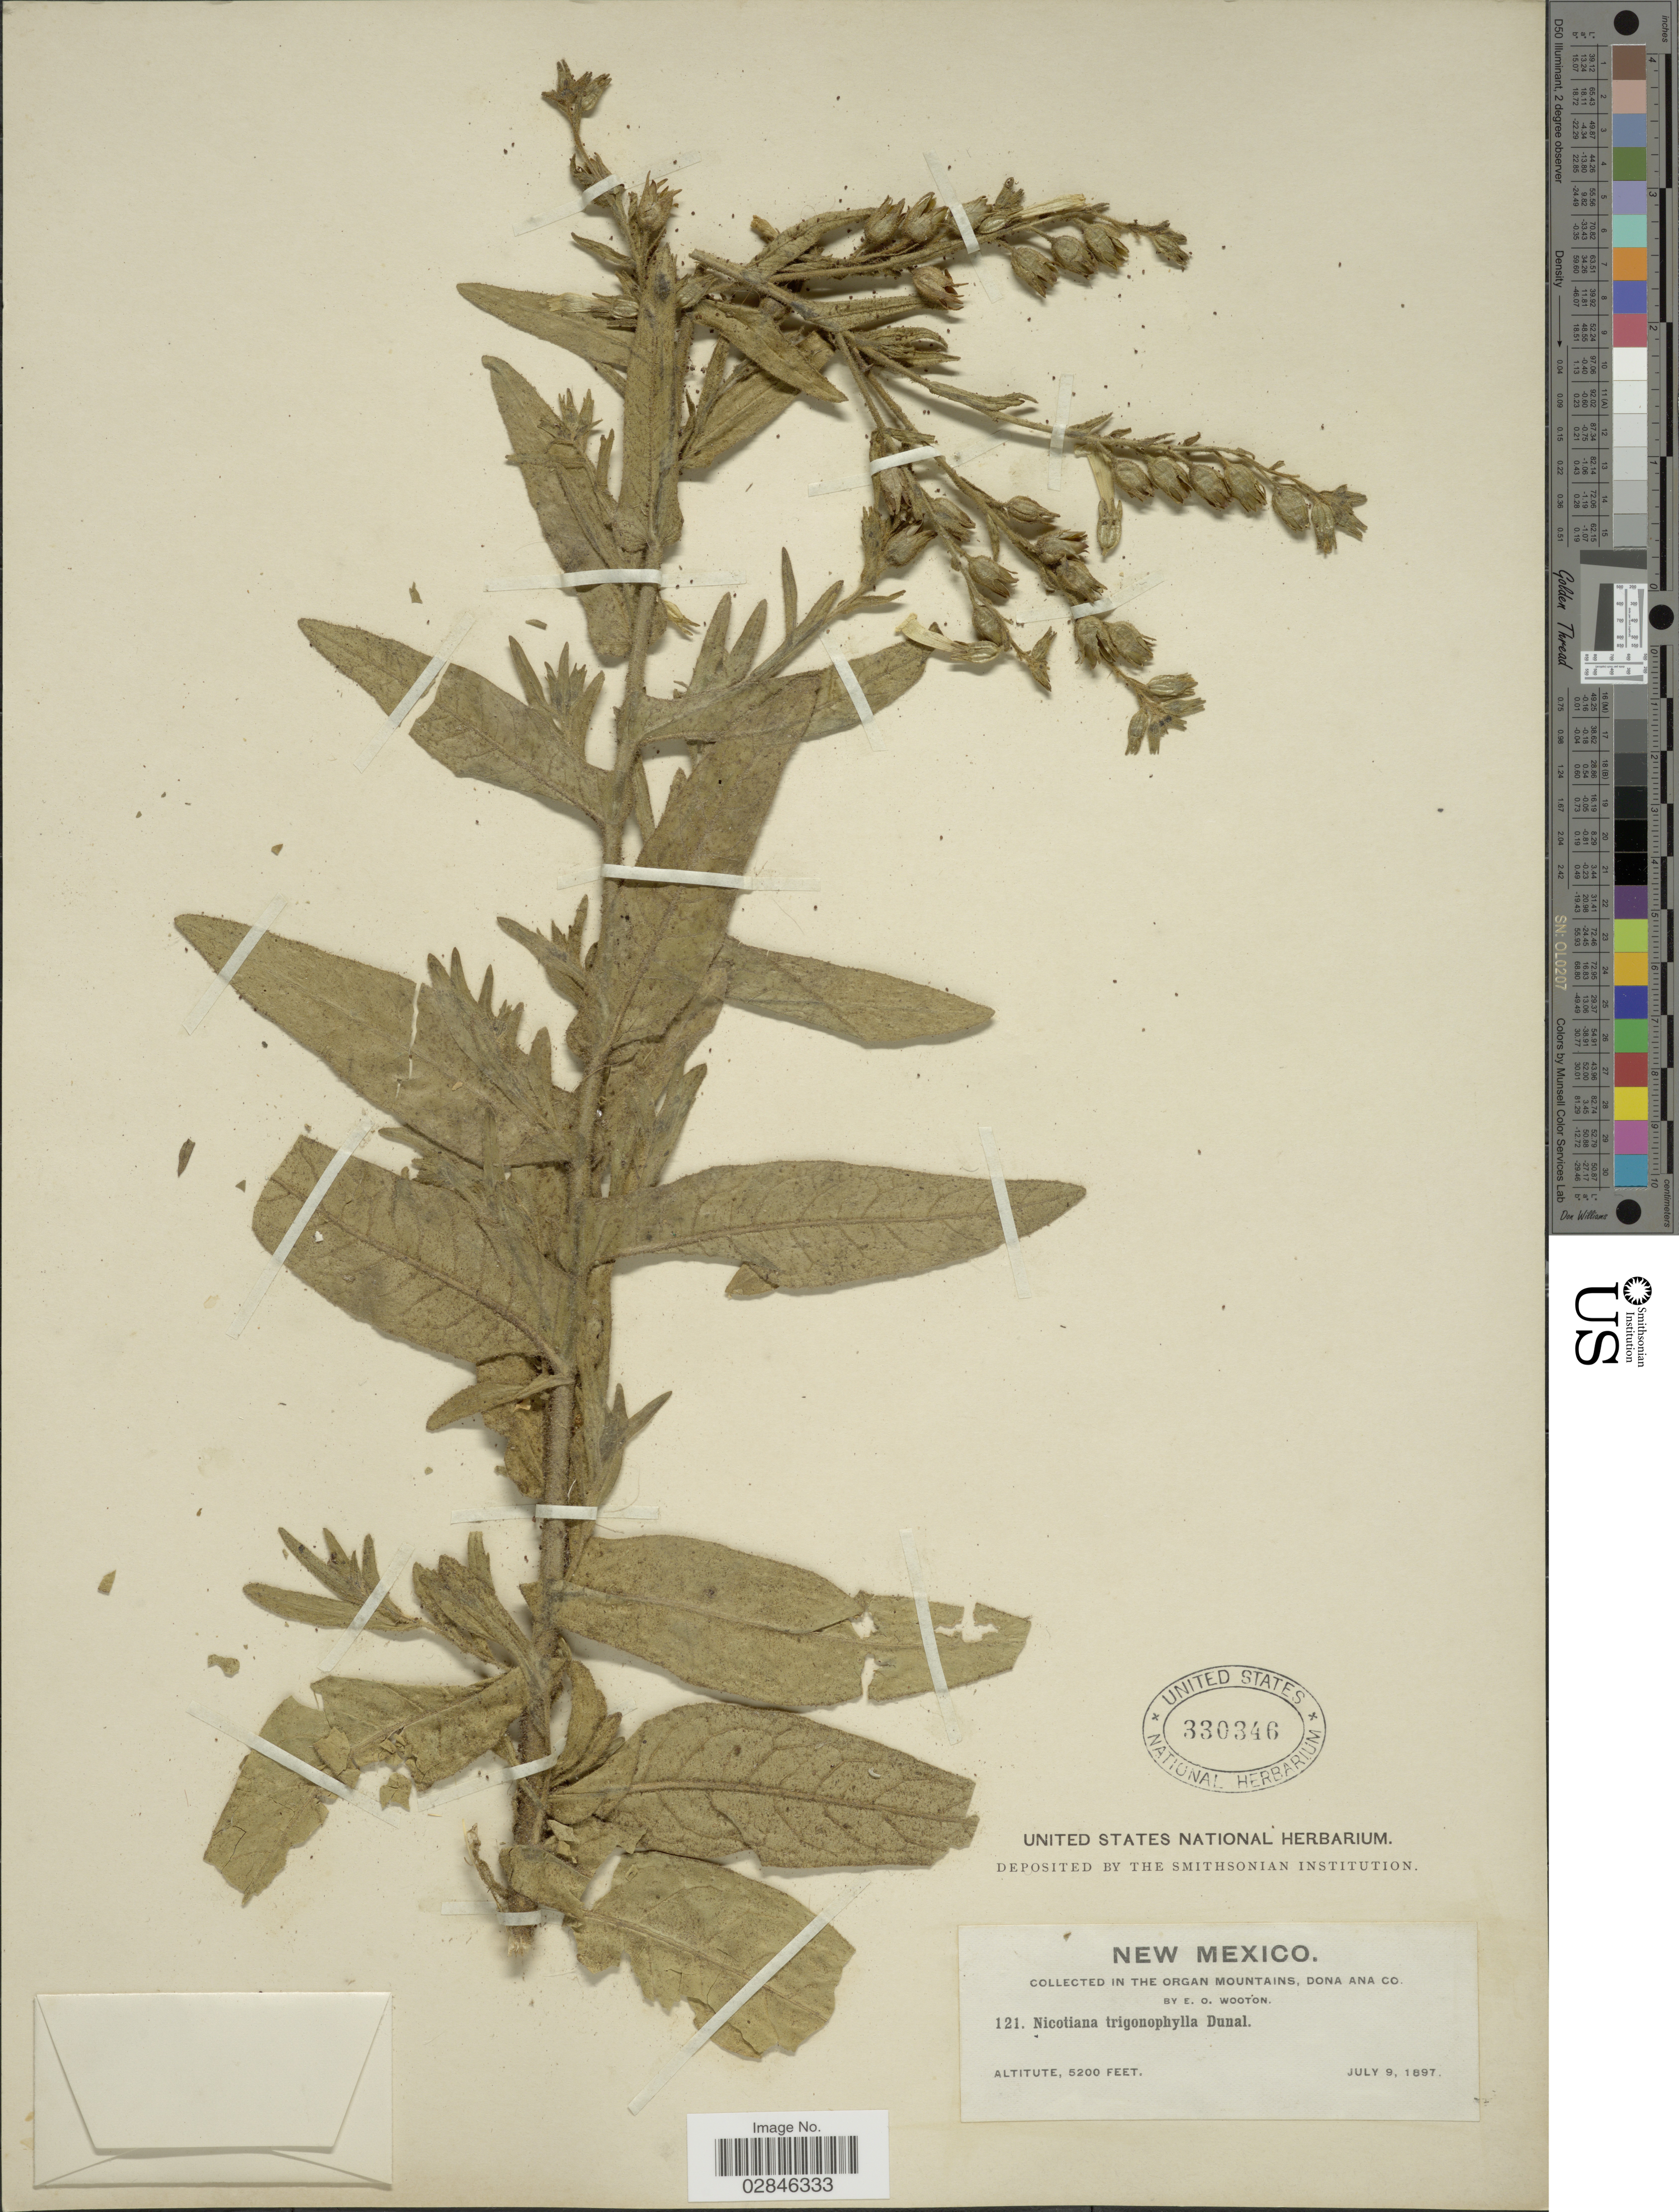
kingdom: Plantae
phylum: Tracheophyta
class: Magnoliopsida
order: Solanales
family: Solanaceae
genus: Nicotiana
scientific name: Nicotiana trigonophylla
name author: Dunal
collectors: E. O. Wooton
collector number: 121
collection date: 1897-07-09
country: United States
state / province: New Mexico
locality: Organ Mountains, Dona Ana Co.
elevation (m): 1585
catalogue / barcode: US 330346